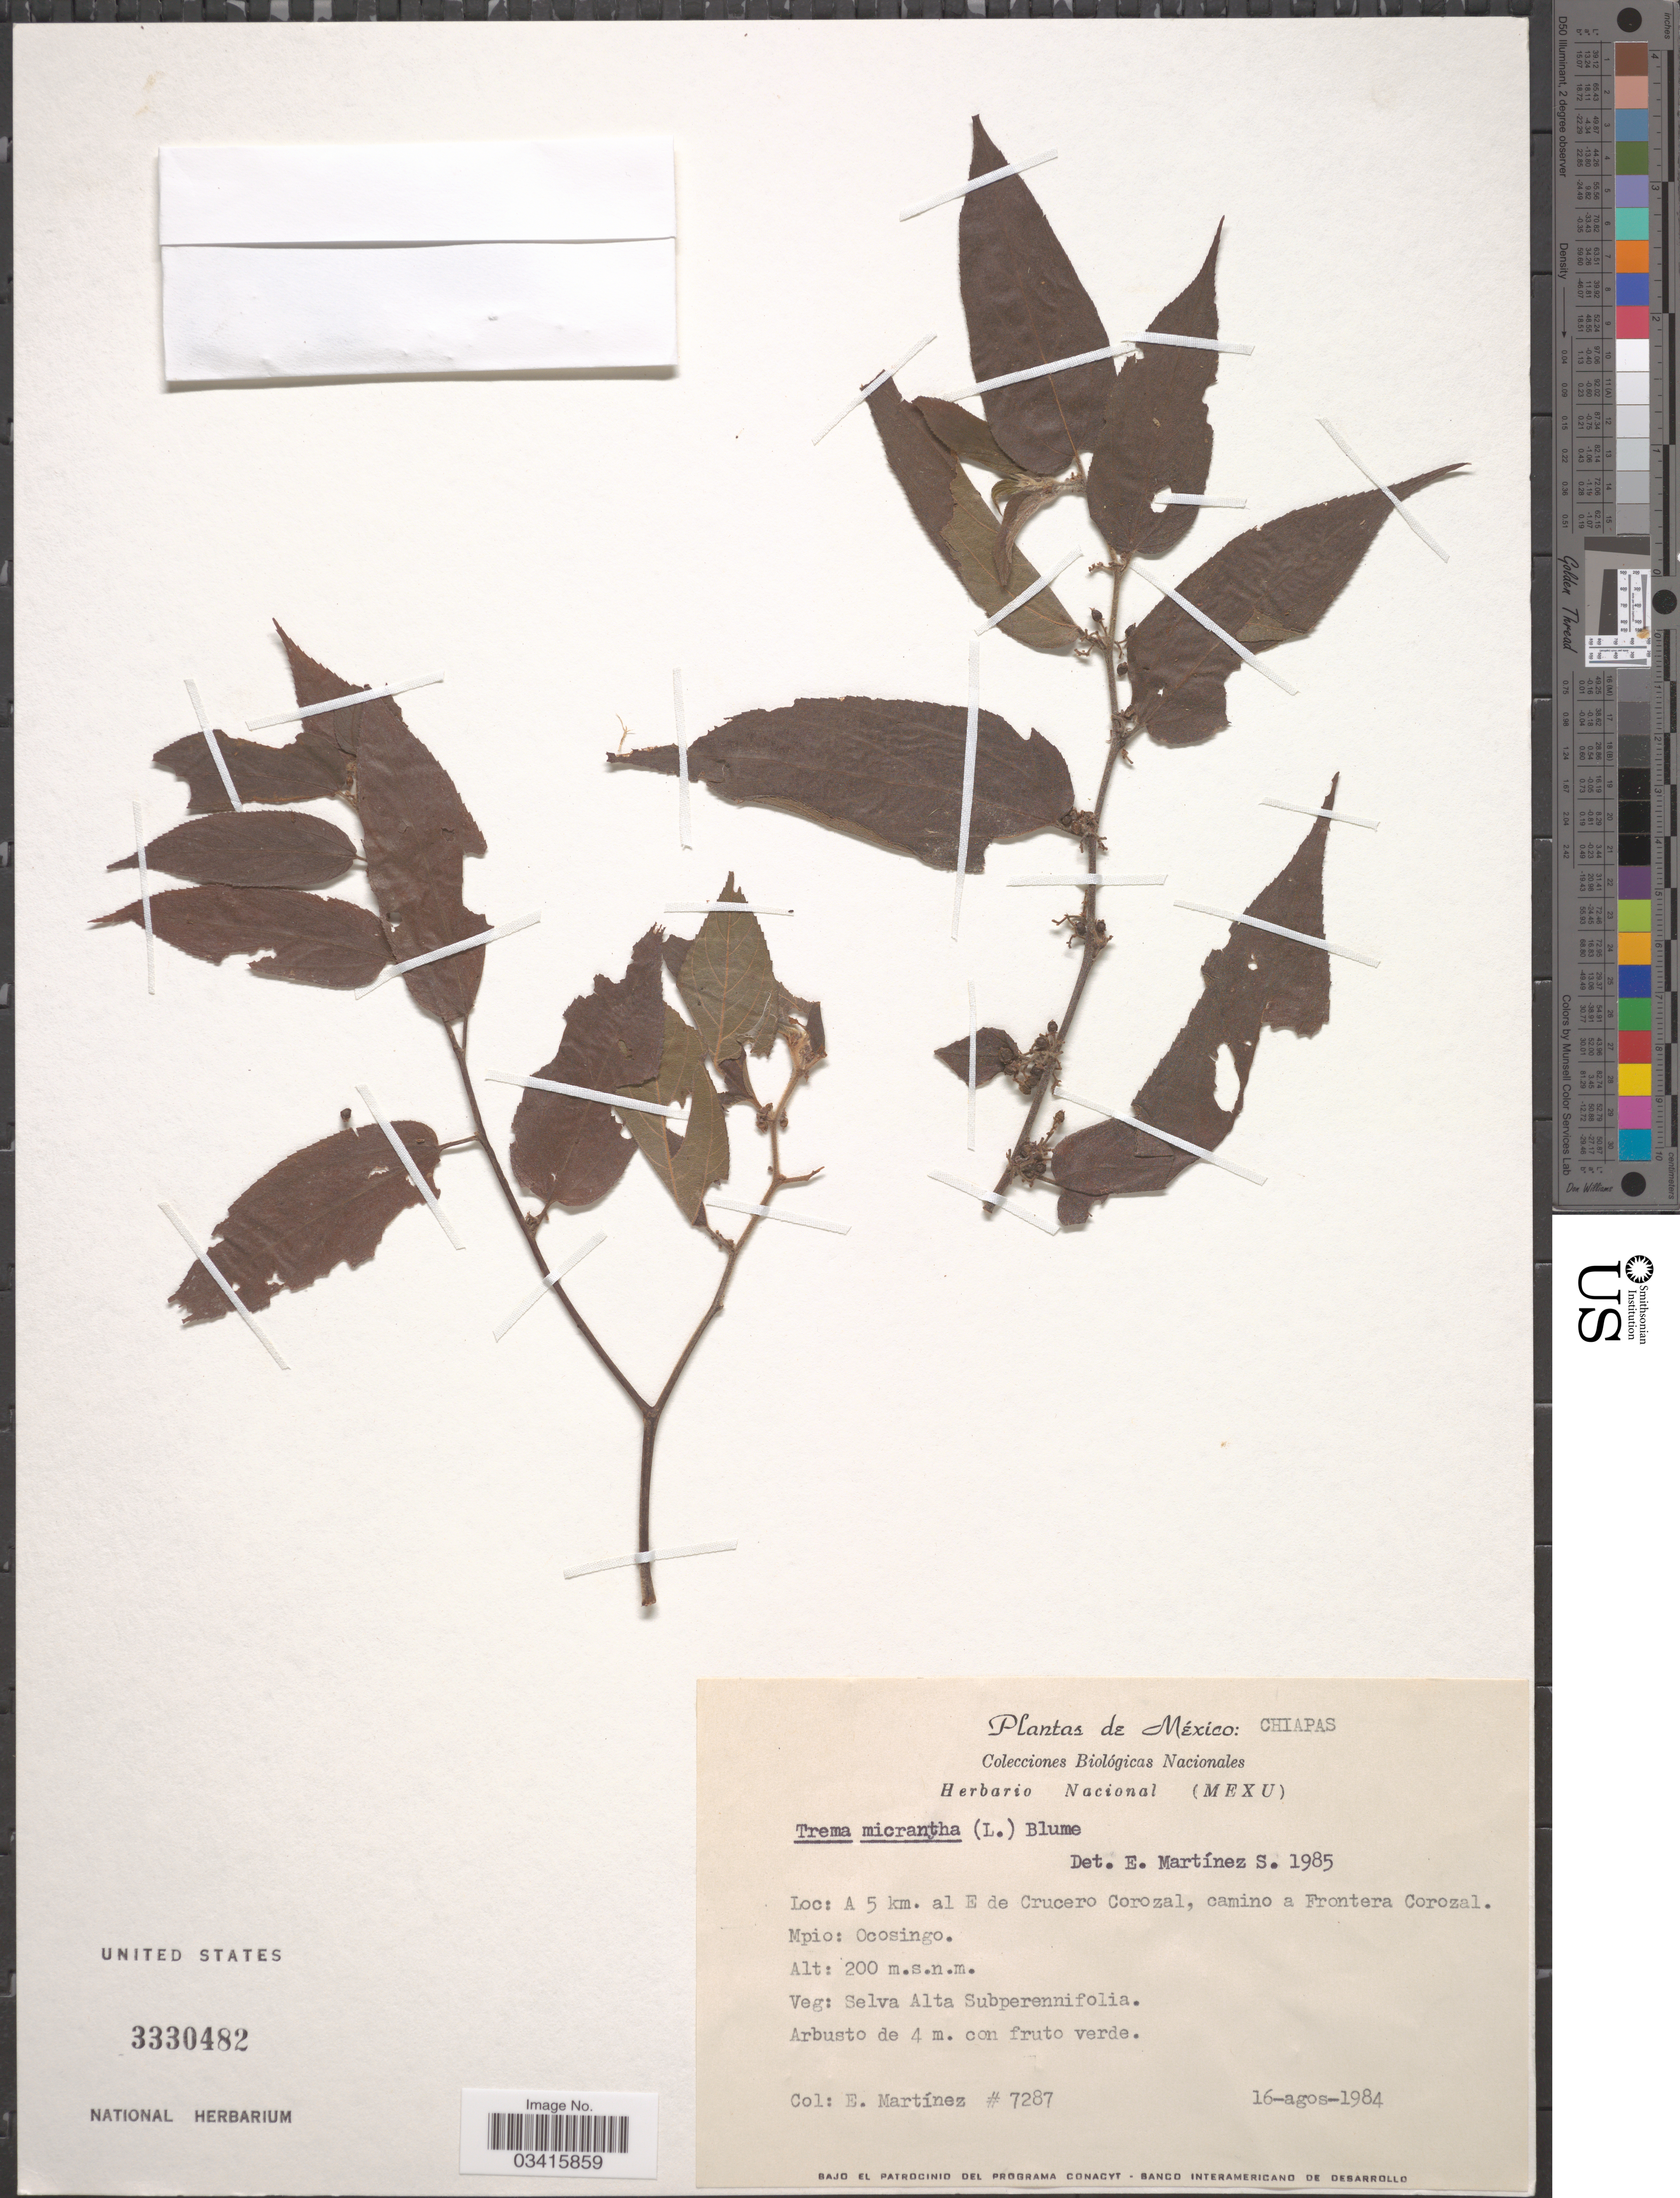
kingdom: Plantae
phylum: Tracheophyta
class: Magnoliopsida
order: Rosales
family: Cannabaceae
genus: Trema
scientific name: Trema micranthum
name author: (L.) Blume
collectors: E. Martínez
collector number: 7287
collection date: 1984-08-16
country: Mexico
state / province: Chiapas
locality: A 5 km. al E de Crucero Corozal, camino a Frontera Corozal. Mpio: Ocosingo.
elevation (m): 200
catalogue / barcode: US 3330482